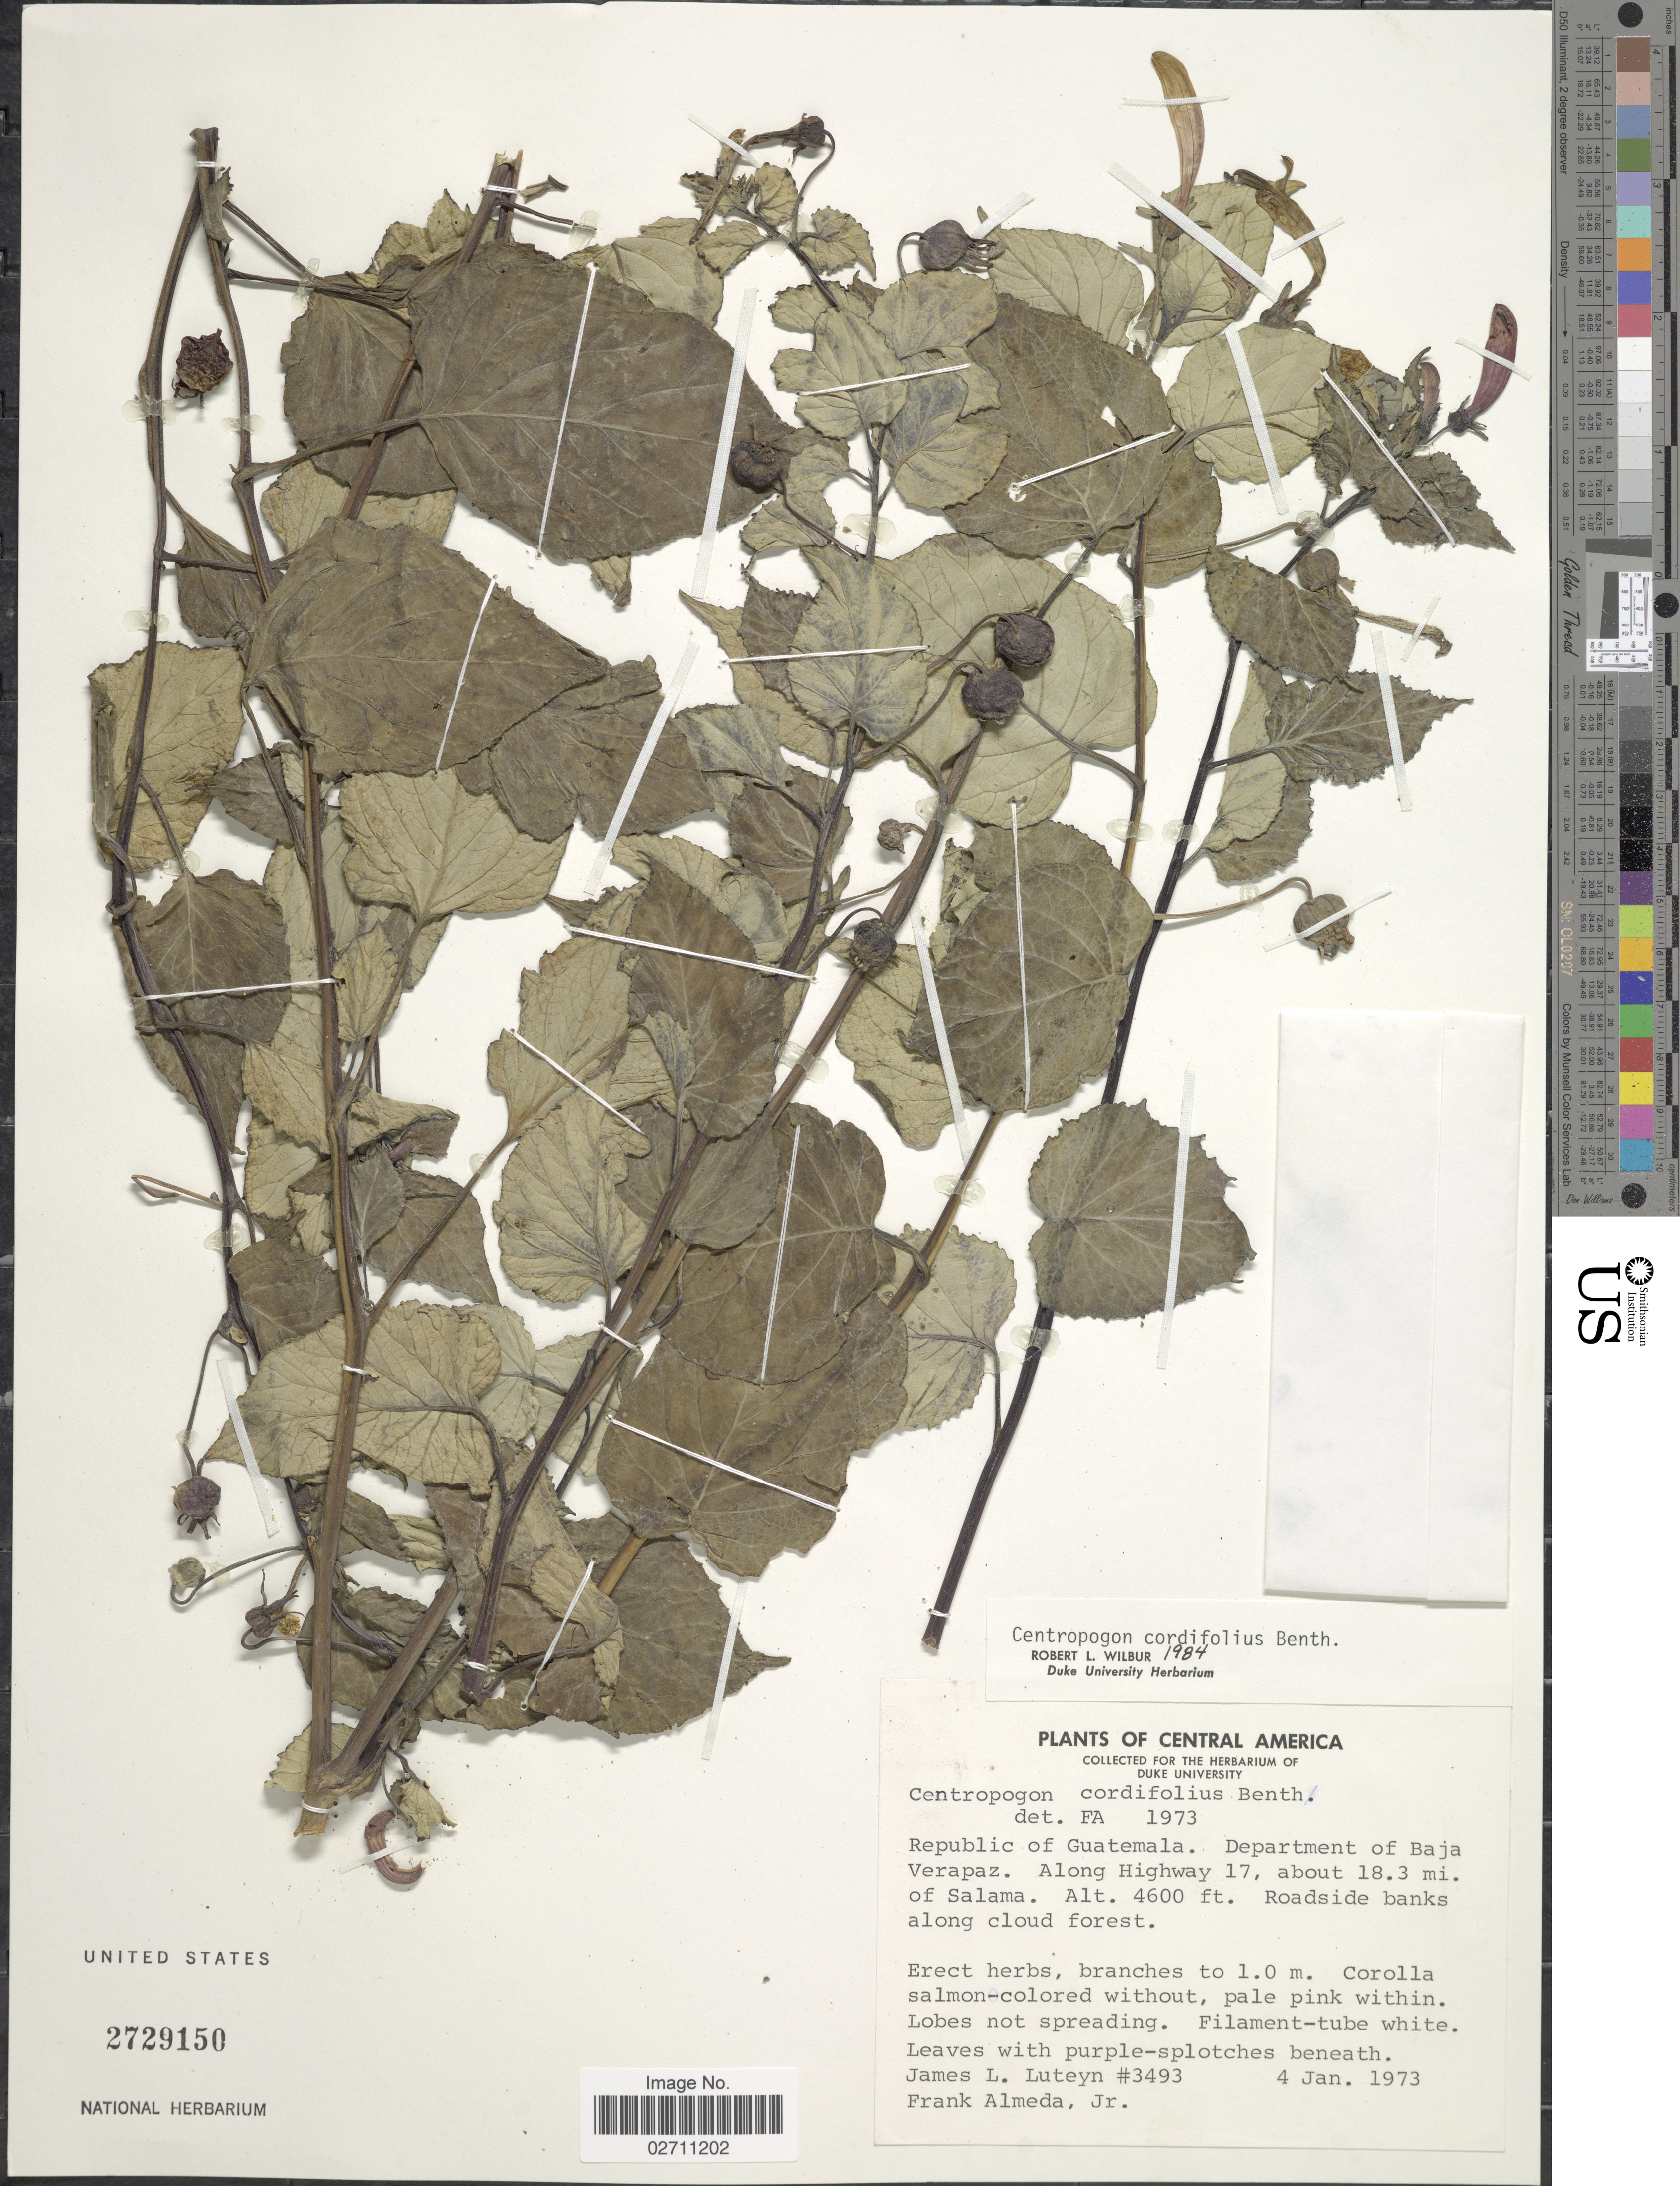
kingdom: Plantae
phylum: Tracheophyta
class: Magnoliopsida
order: Asterales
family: Campanulaceae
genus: Centropogon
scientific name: Centropogon cordifolius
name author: Benth.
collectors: J. L. Luteyn & F. Almeda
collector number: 3493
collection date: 1973-01-04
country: Guatemala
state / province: Baja Verapaz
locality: Along Highway 17, about 18.3 mi. of Salama, roadside banks along cloud forest.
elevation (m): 1402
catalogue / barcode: US 2729150